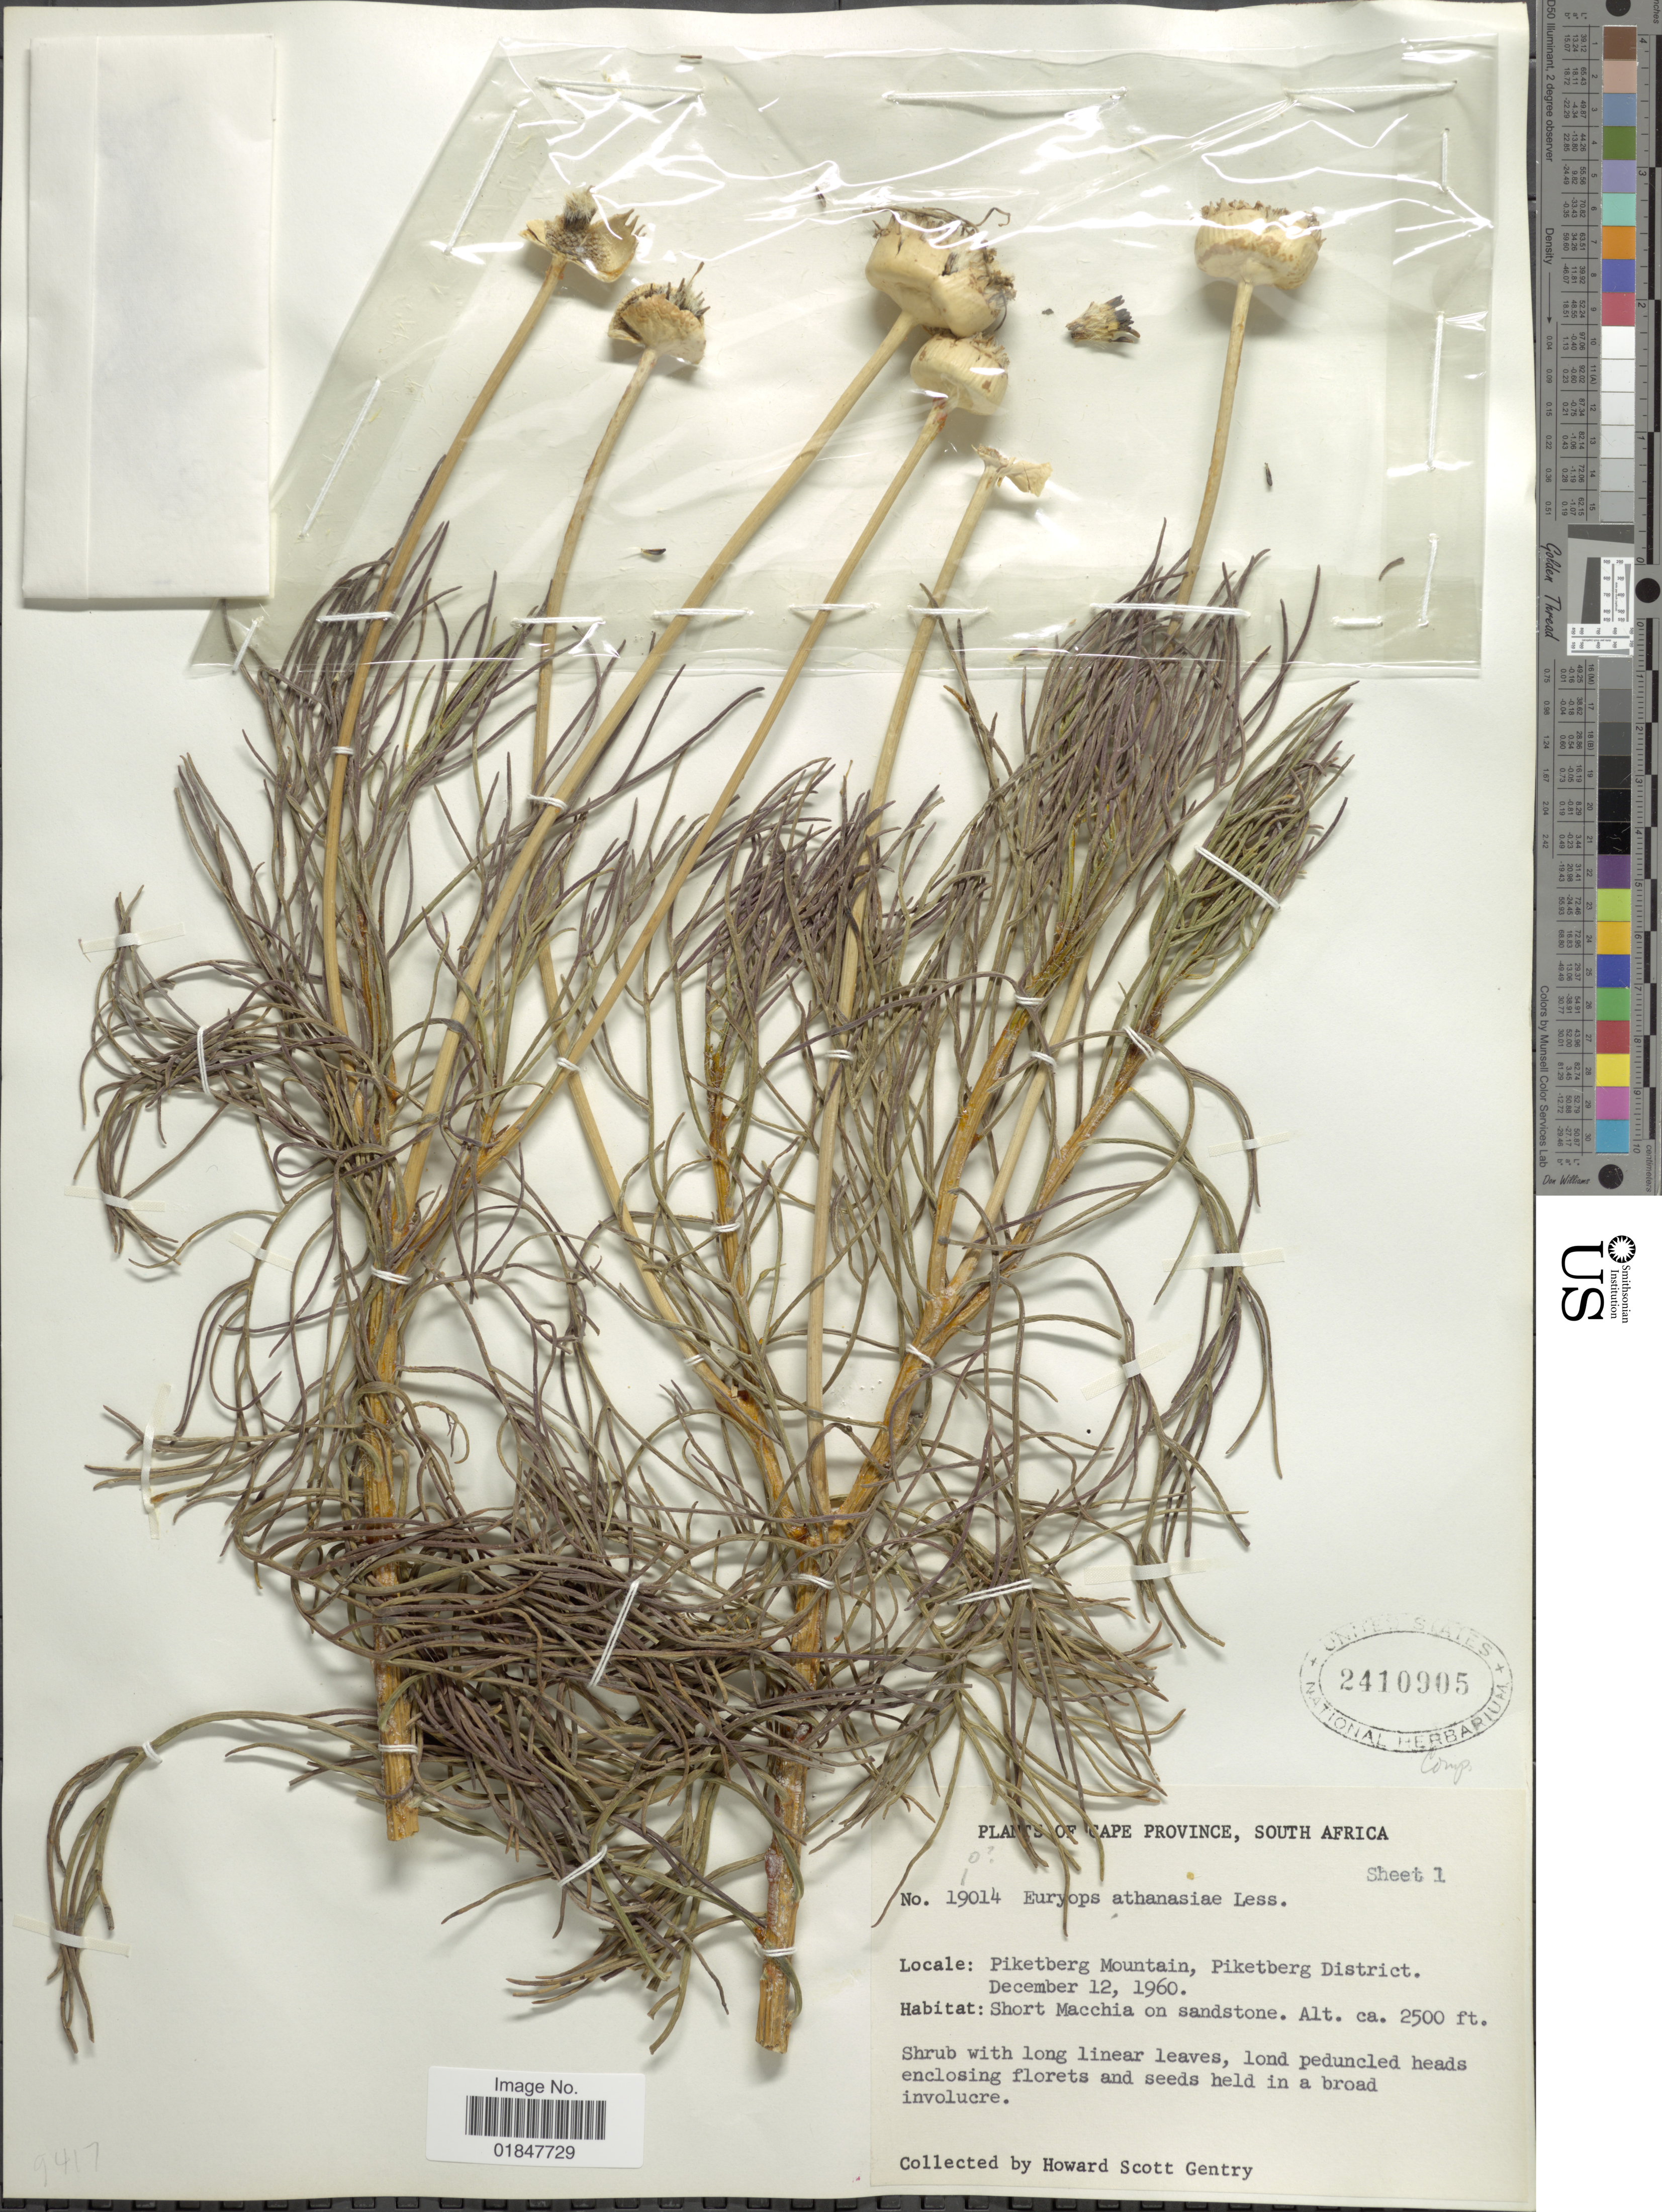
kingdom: Plantae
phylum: Tracheophyta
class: Magnoliopsida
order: Asterales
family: Asteraceae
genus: Euryops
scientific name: Euryops athanasiae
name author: DC.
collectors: H. S. Gentry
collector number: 19014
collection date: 1960-12-12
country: South Africa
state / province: Western Cape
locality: Piketberg Mountain, Piketberg District.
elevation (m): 762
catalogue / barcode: US 2410905